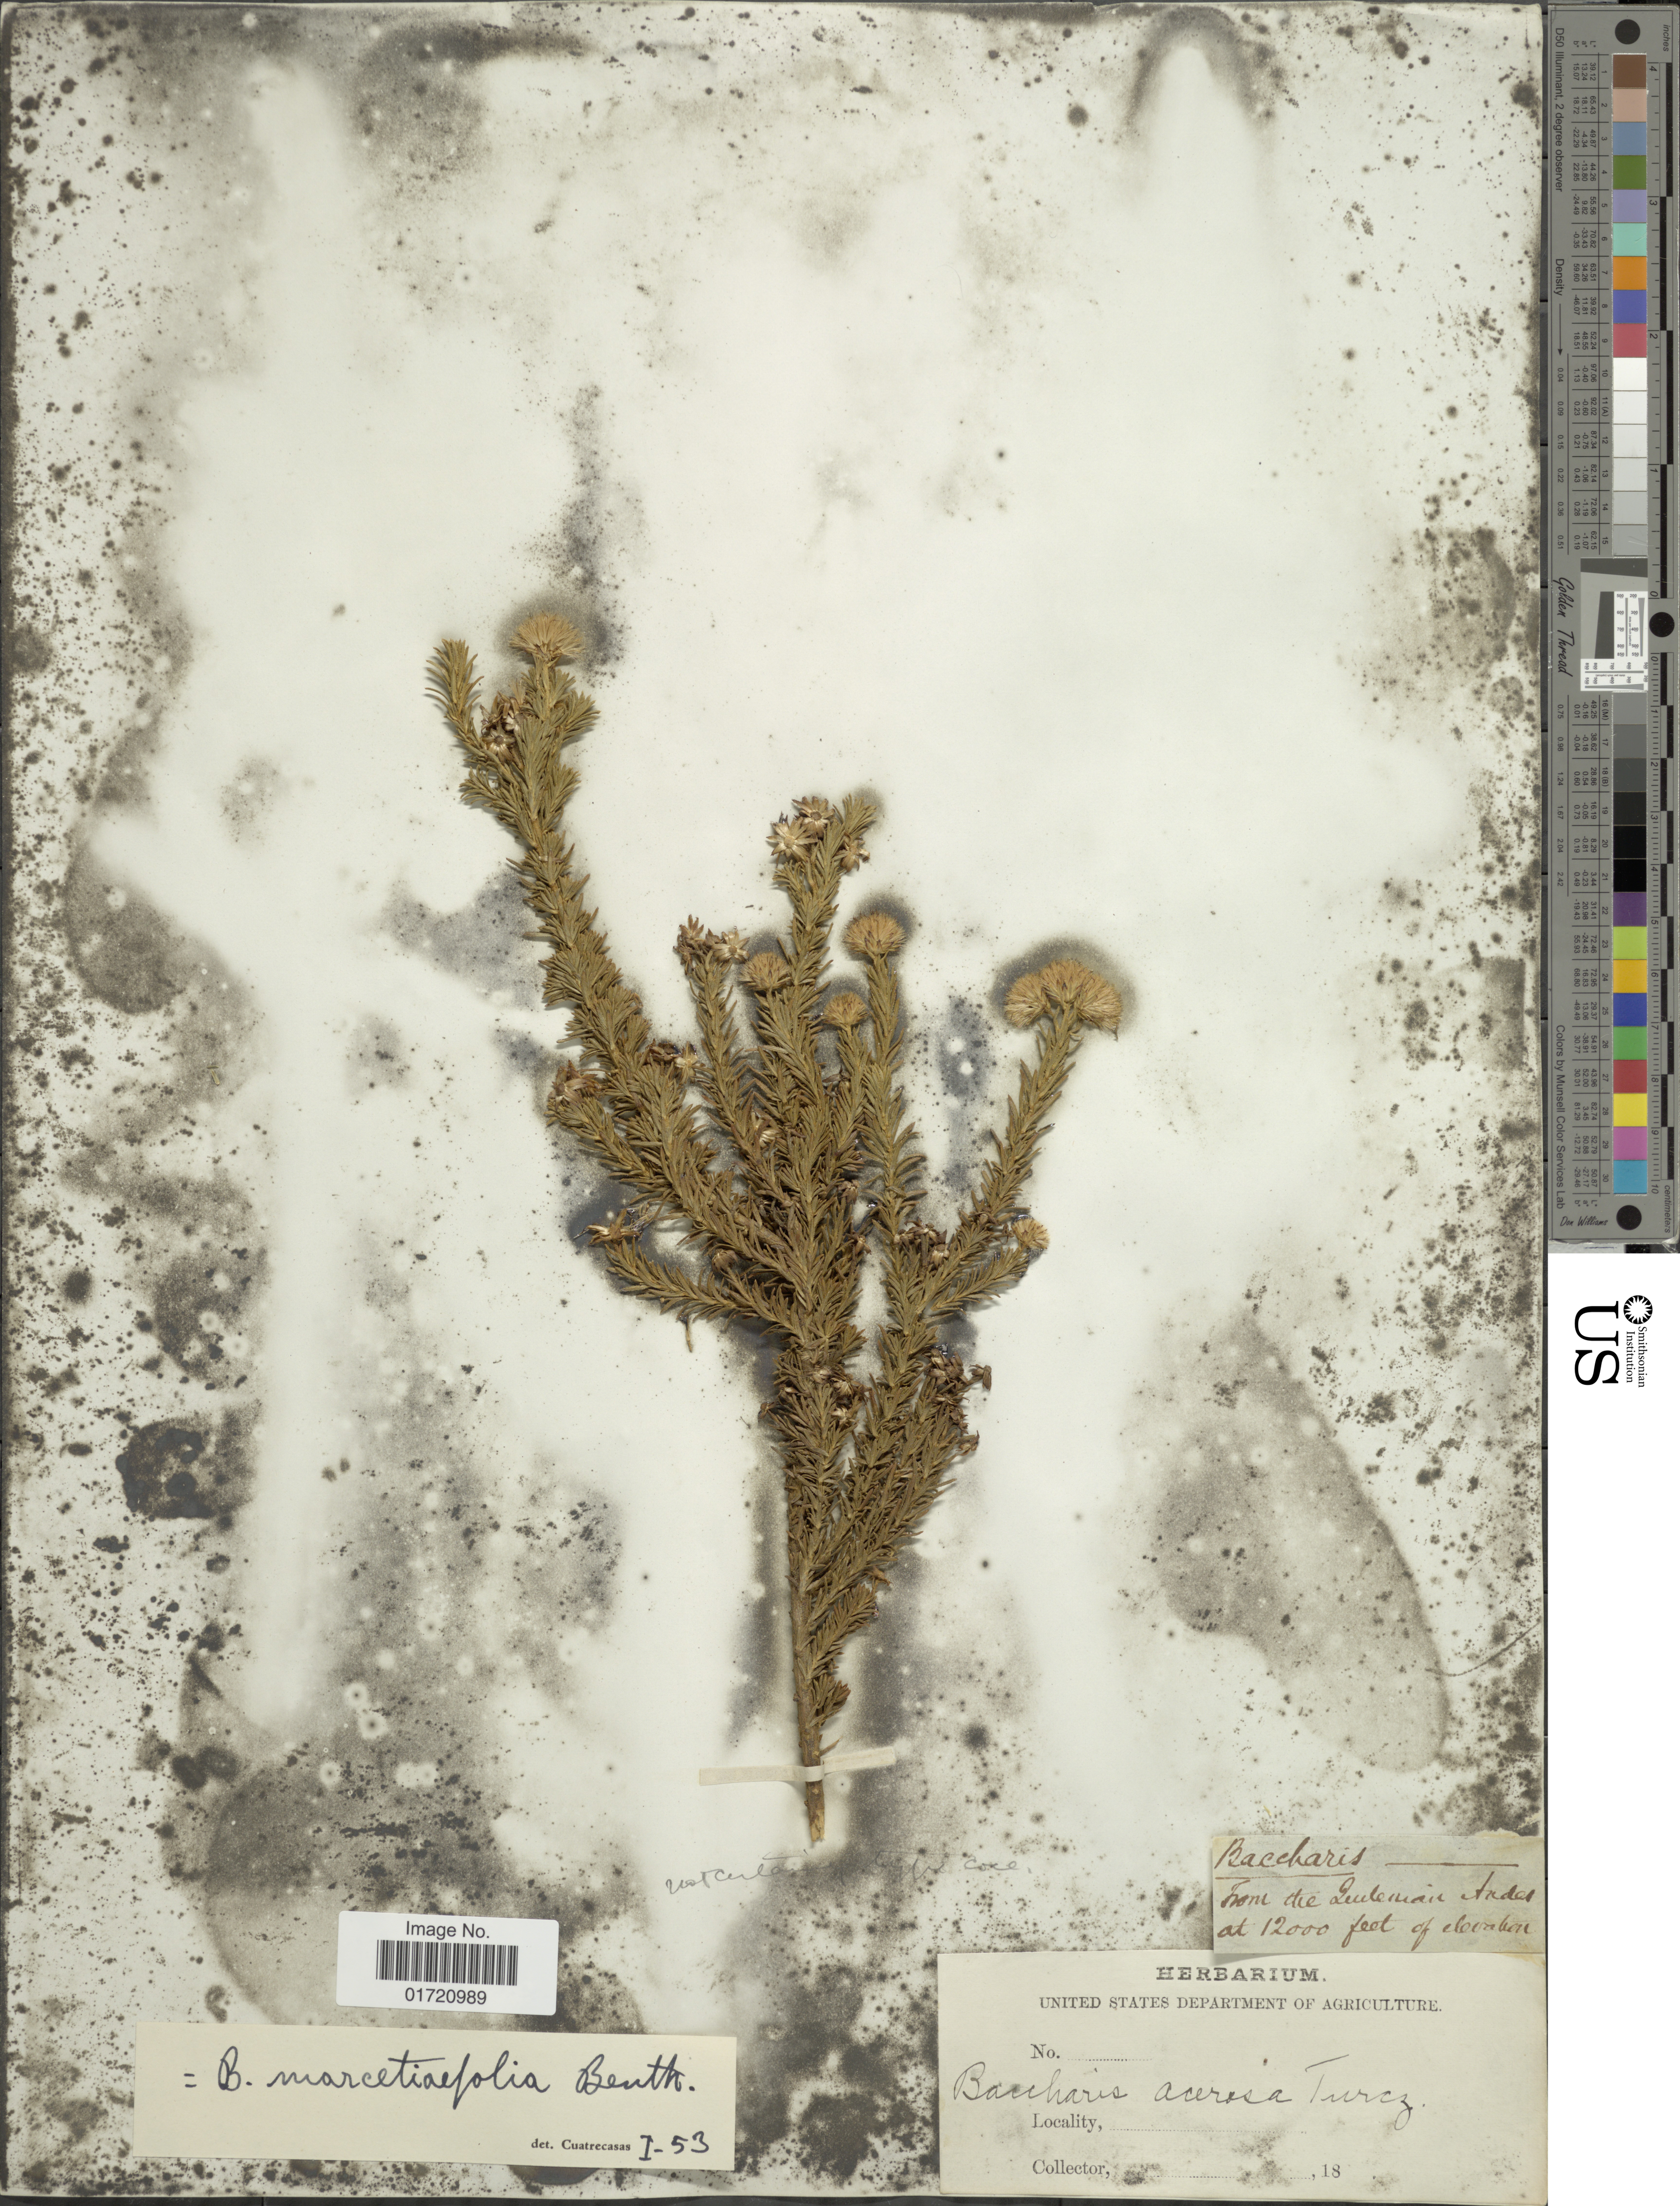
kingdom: Plantae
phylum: Tracheophyta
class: Magnoliopsida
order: Asterales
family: Asteraceae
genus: Baccharis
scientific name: Baccharis marcetiifolia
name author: Benth.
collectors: United States Department of Agriculture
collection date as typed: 18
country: Peru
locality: Andian Andes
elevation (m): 3658